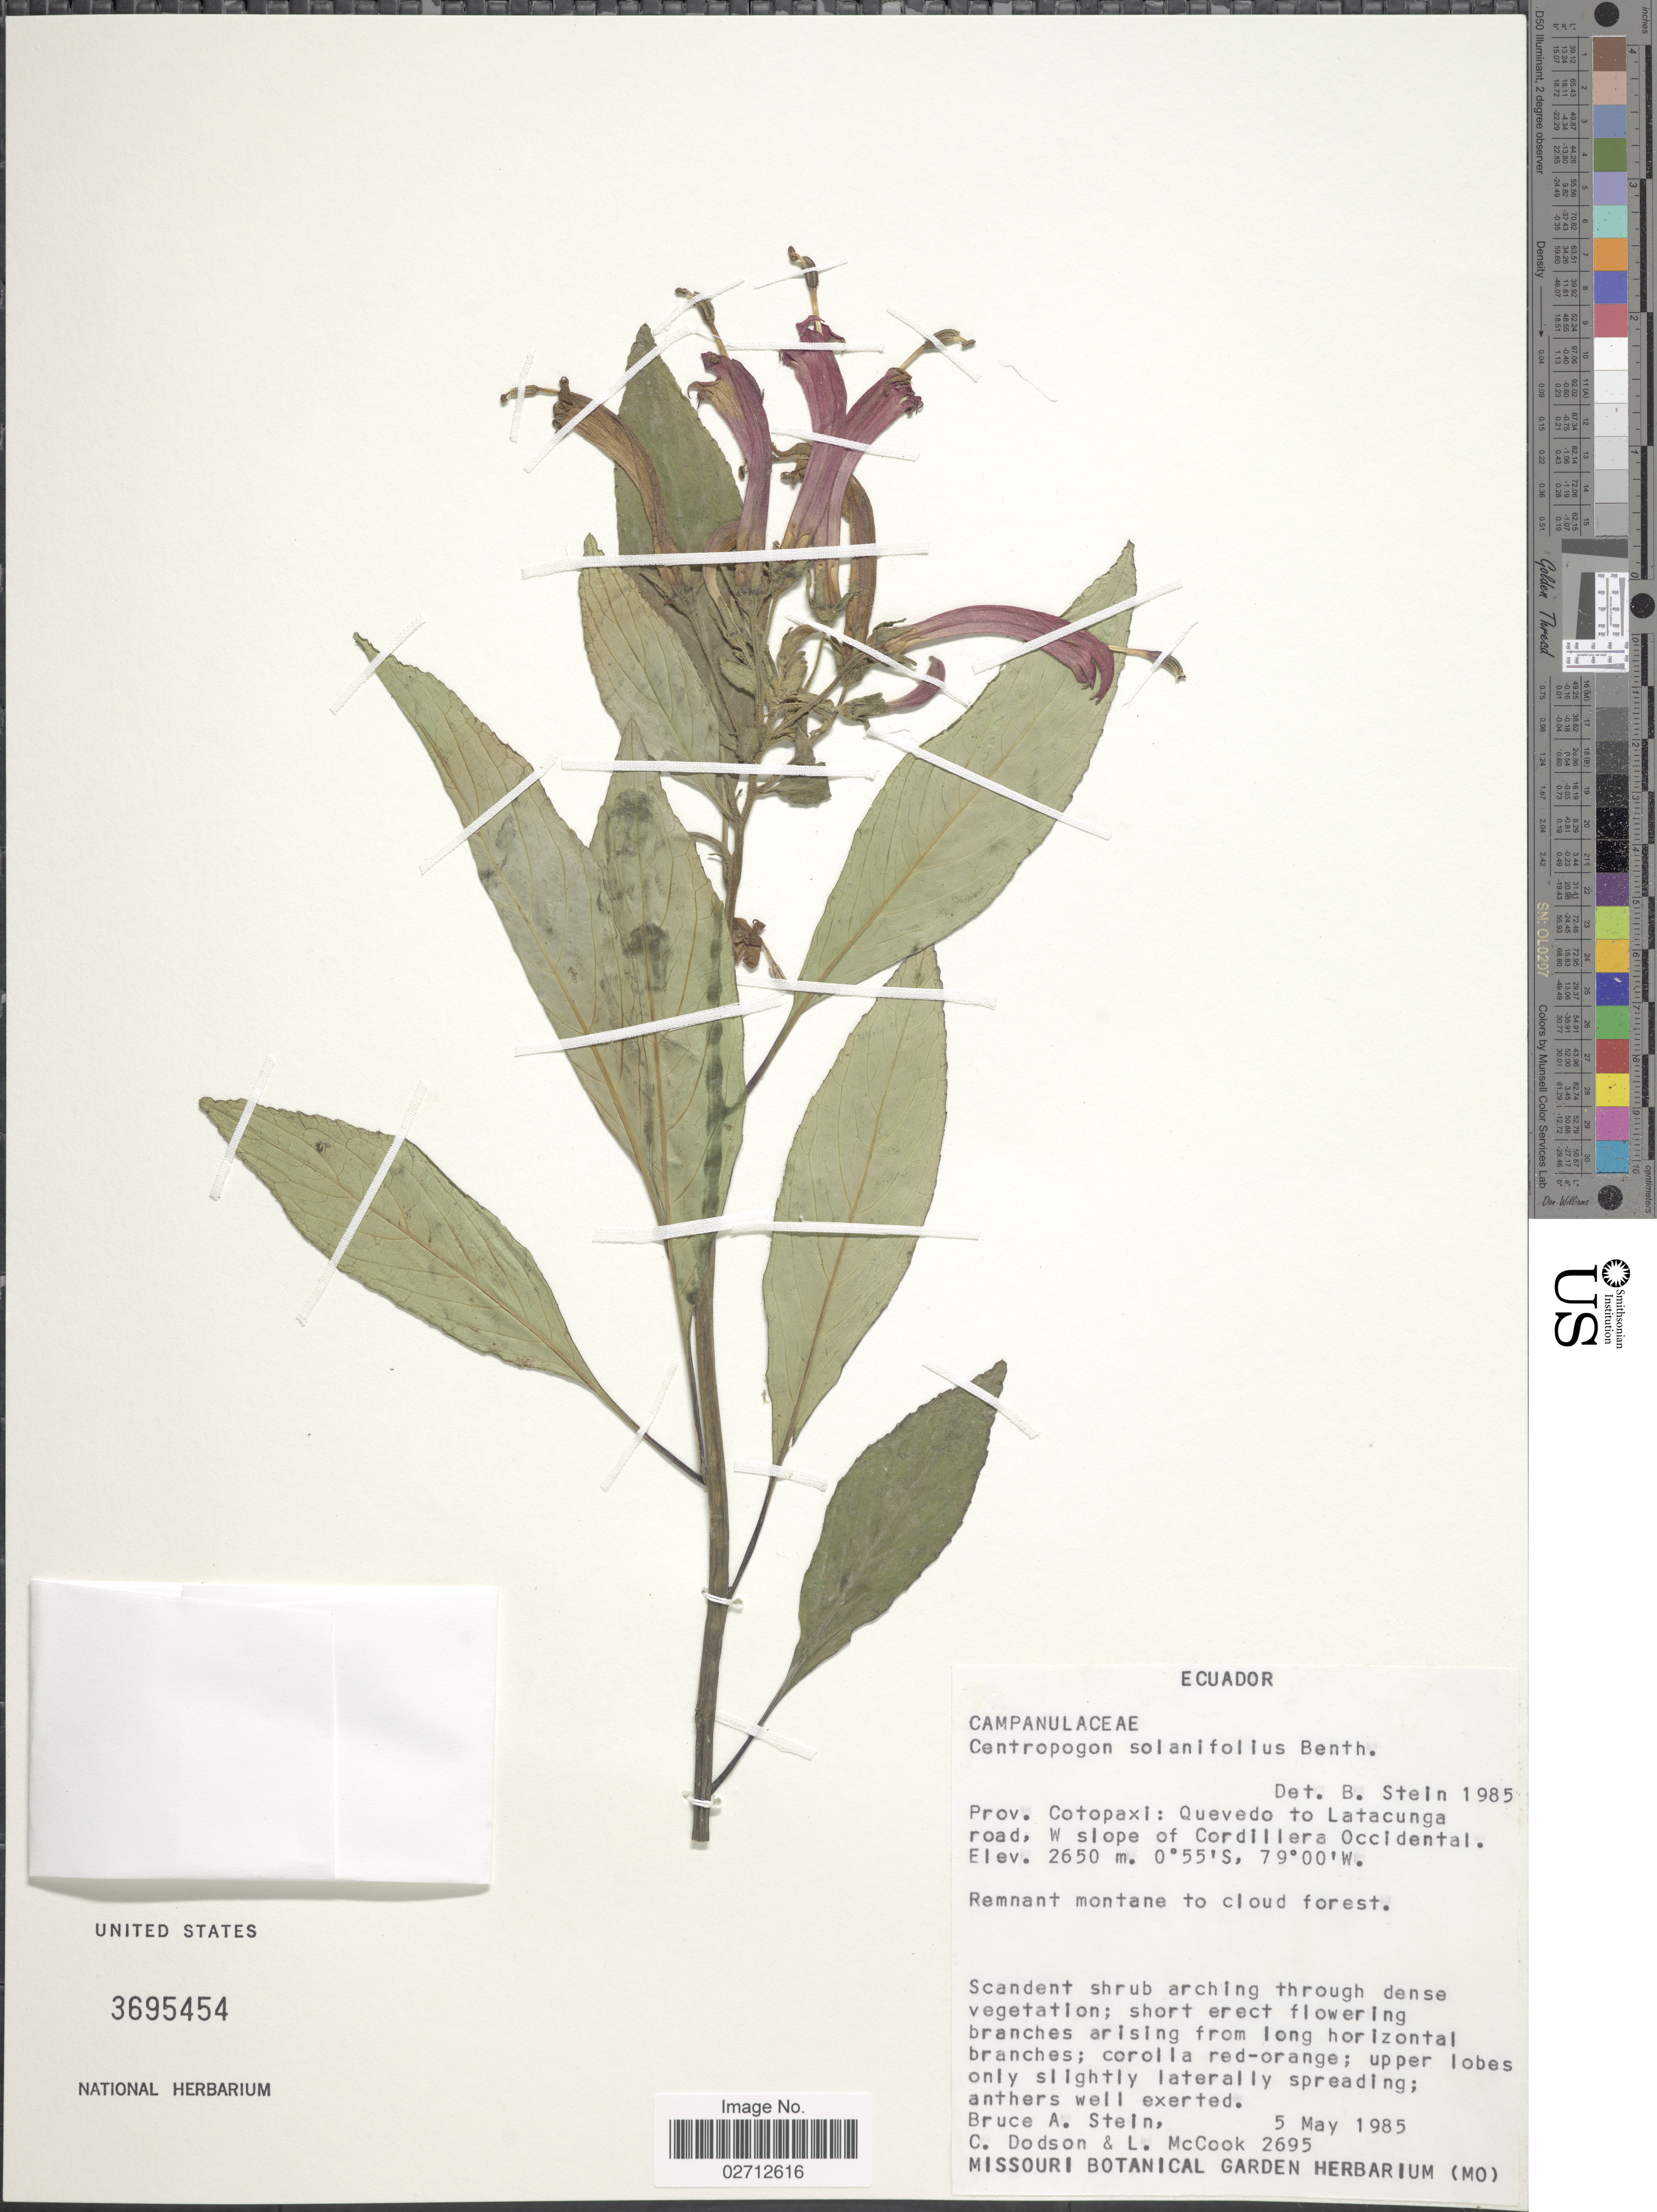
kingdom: Plantae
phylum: Tracheophyta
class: Magnoliopsida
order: Asterales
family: Campanulaceae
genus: Centropogon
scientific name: Centropogon solanifolius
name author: Benth.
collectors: B. A. Stein, C. Dodson & L. McCook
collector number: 2695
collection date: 1985-05-05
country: Ecuador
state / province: Cotopaxi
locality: Quevedo to Latacunga road, W slope of Cordillera Occidental.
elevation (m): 2650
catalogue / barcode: US 3695454